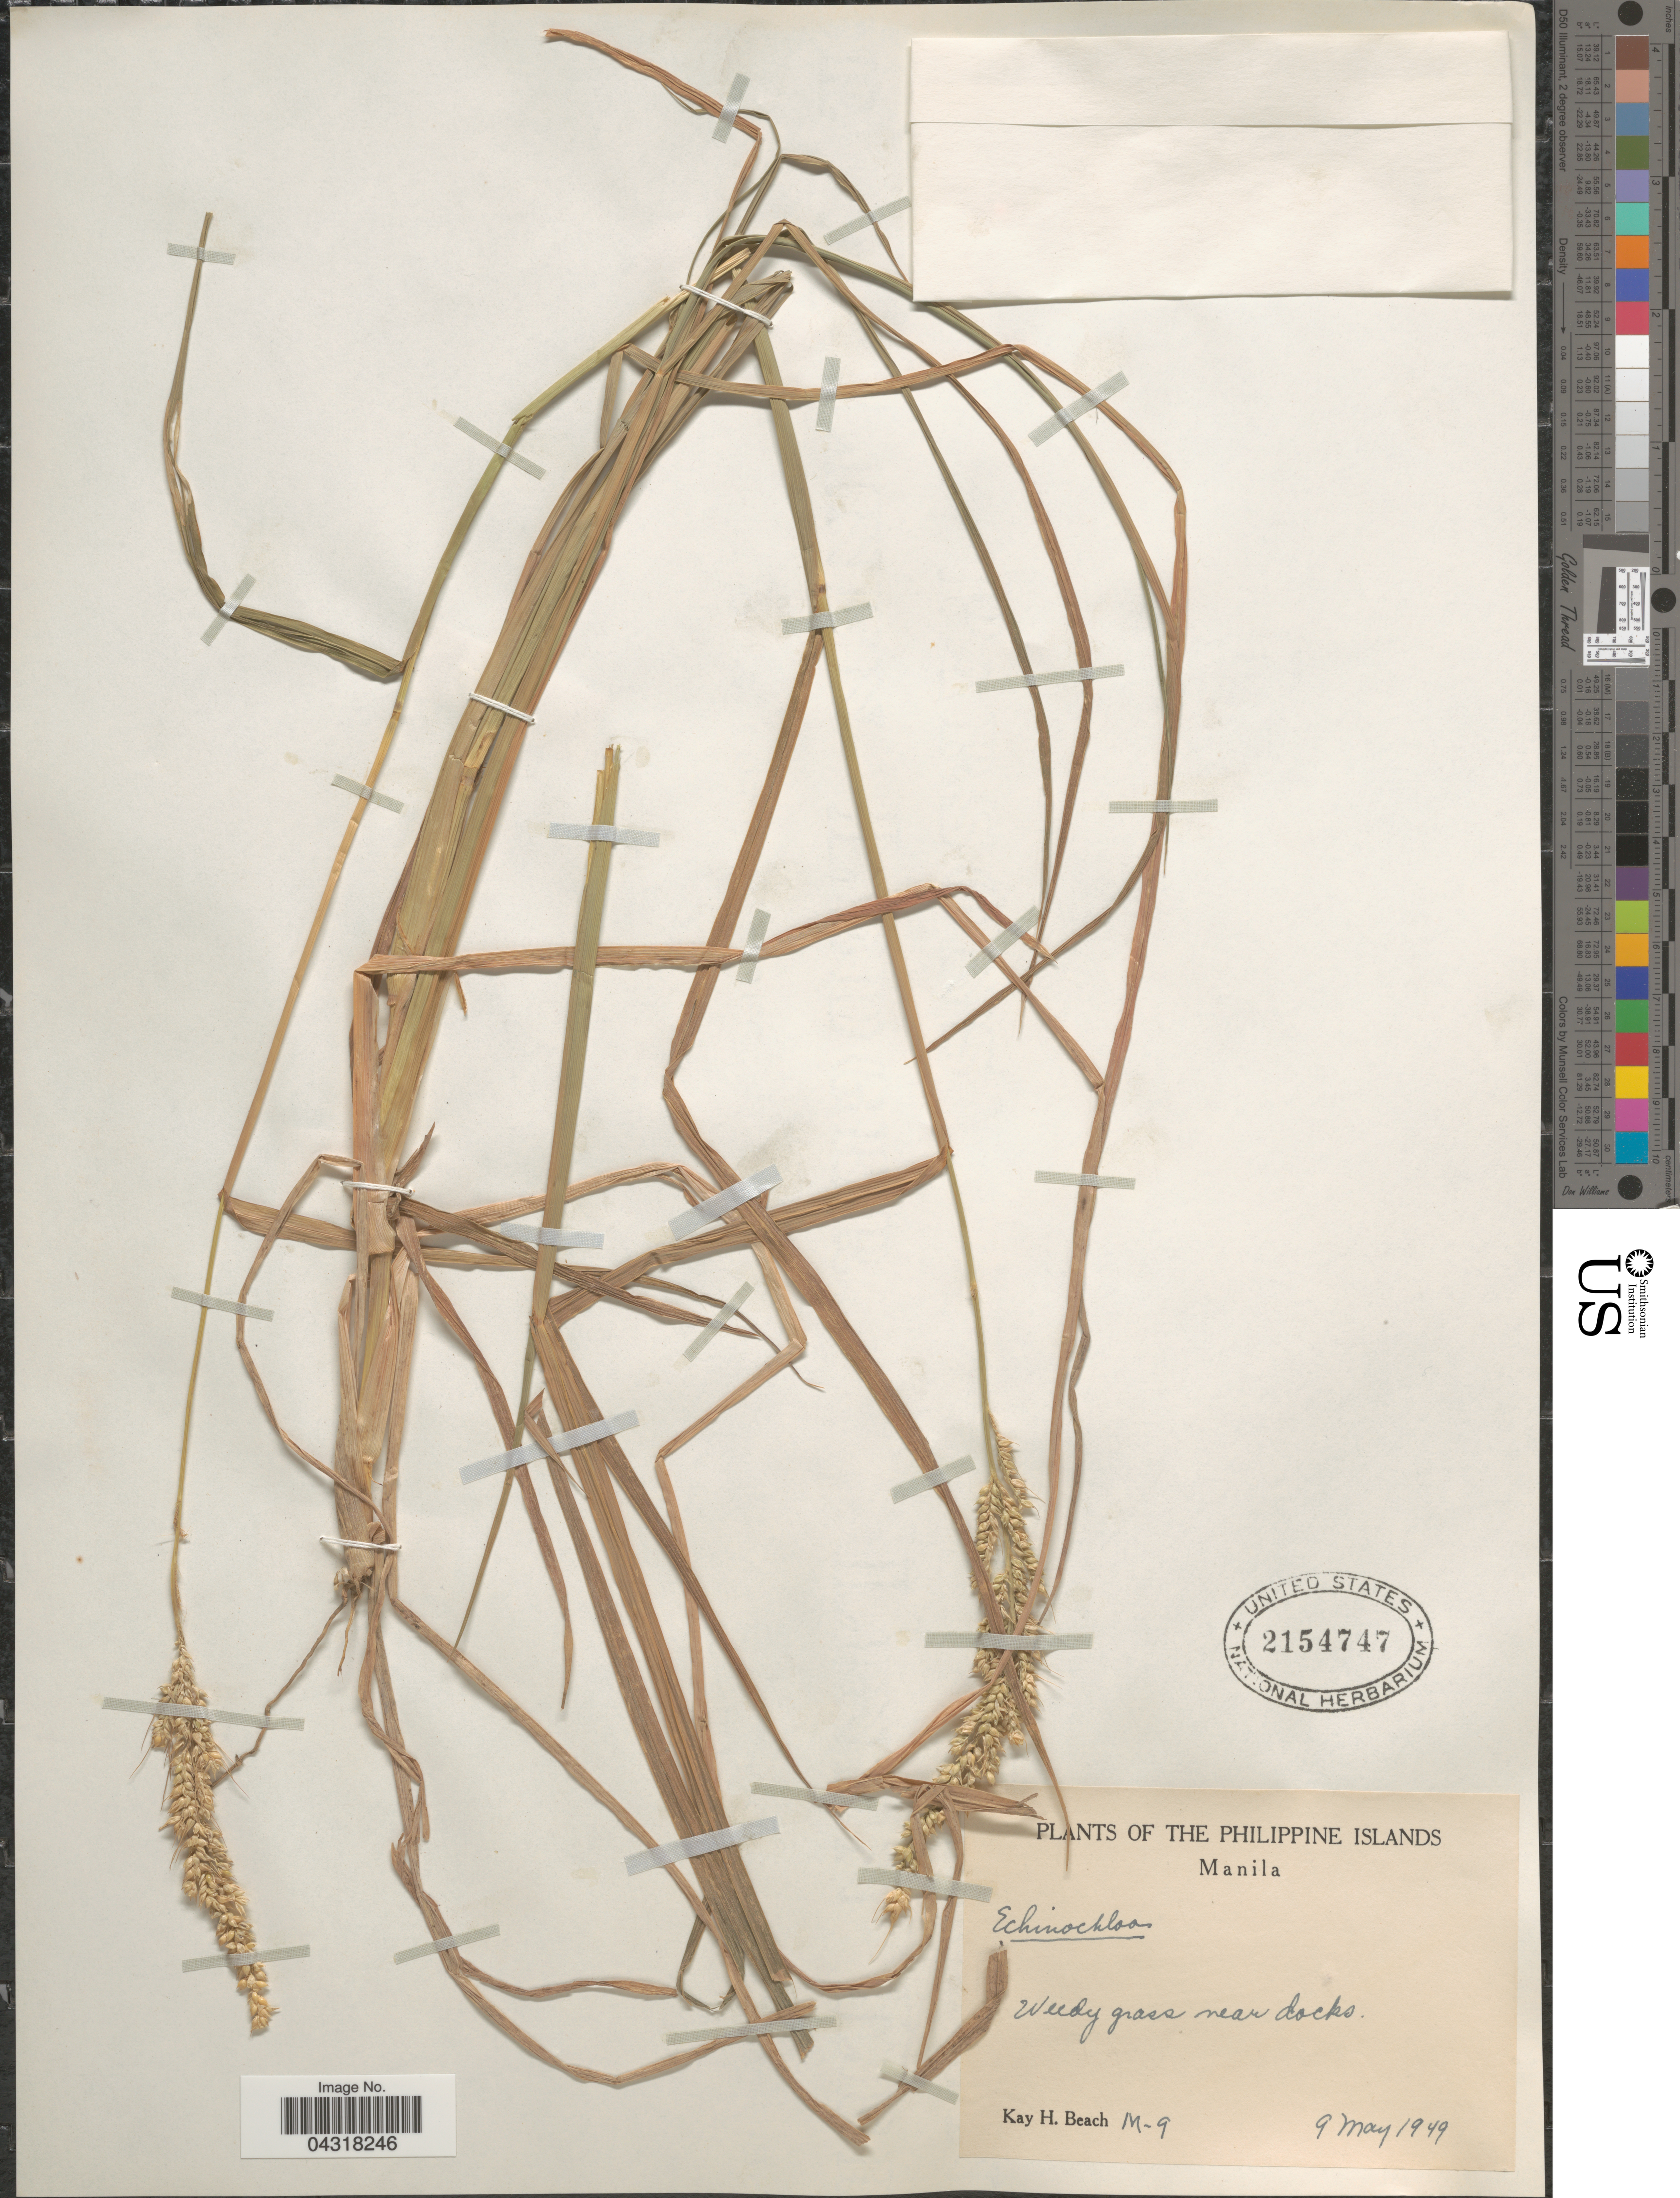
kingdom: Plantae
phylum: Tracheophyta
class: Liliopsida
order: Poales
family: Poaceae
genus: Echinochloa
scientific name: Echinochloa sp.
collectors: K. H. Beach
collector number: M-9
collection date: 1949-05-09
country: Philippines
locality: The Philippine Islands. Manila. Weedy grass near docks.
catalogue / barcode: US 2154747